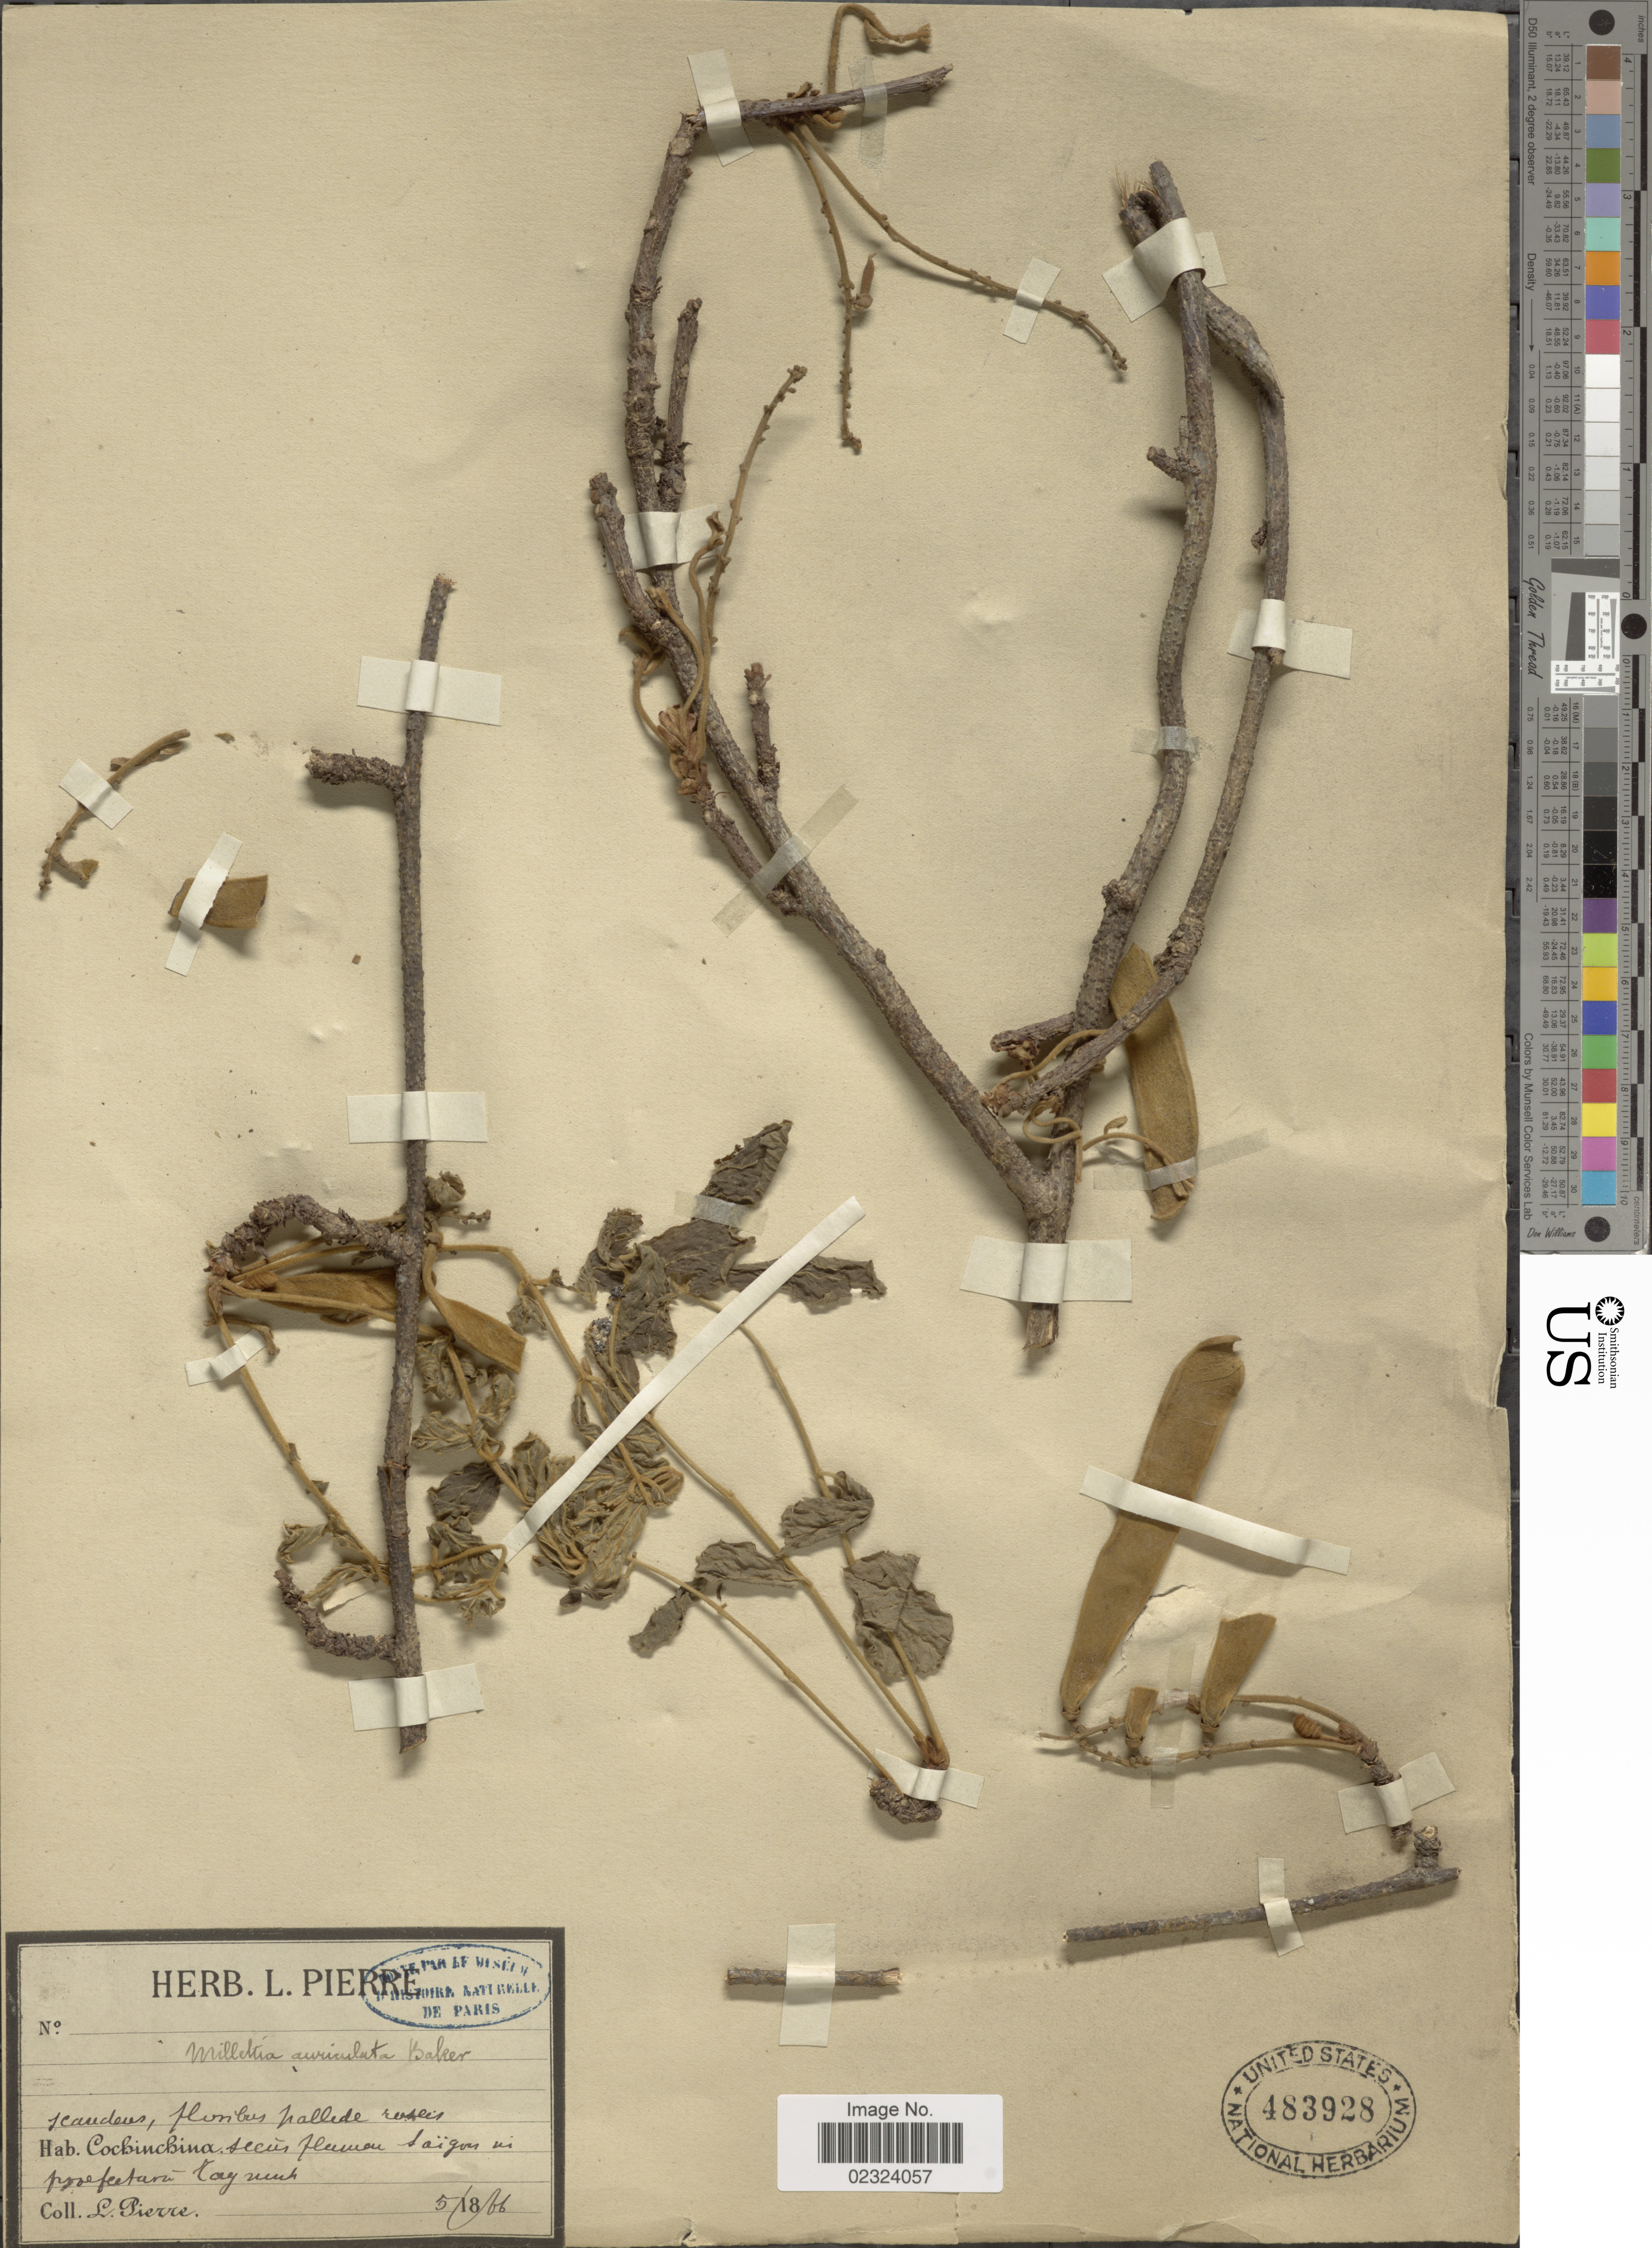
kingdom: Plantae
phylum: Tracheophyta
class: Magnoliopsida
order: Fabales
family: Fabaceae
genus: Millettia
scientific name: Millettia auriculata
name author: Baker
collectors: L. Pierre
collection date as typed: Transcribed d/m/y: 18/5/66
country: Vietnam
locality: Cochinchina.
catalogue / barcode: US 483928